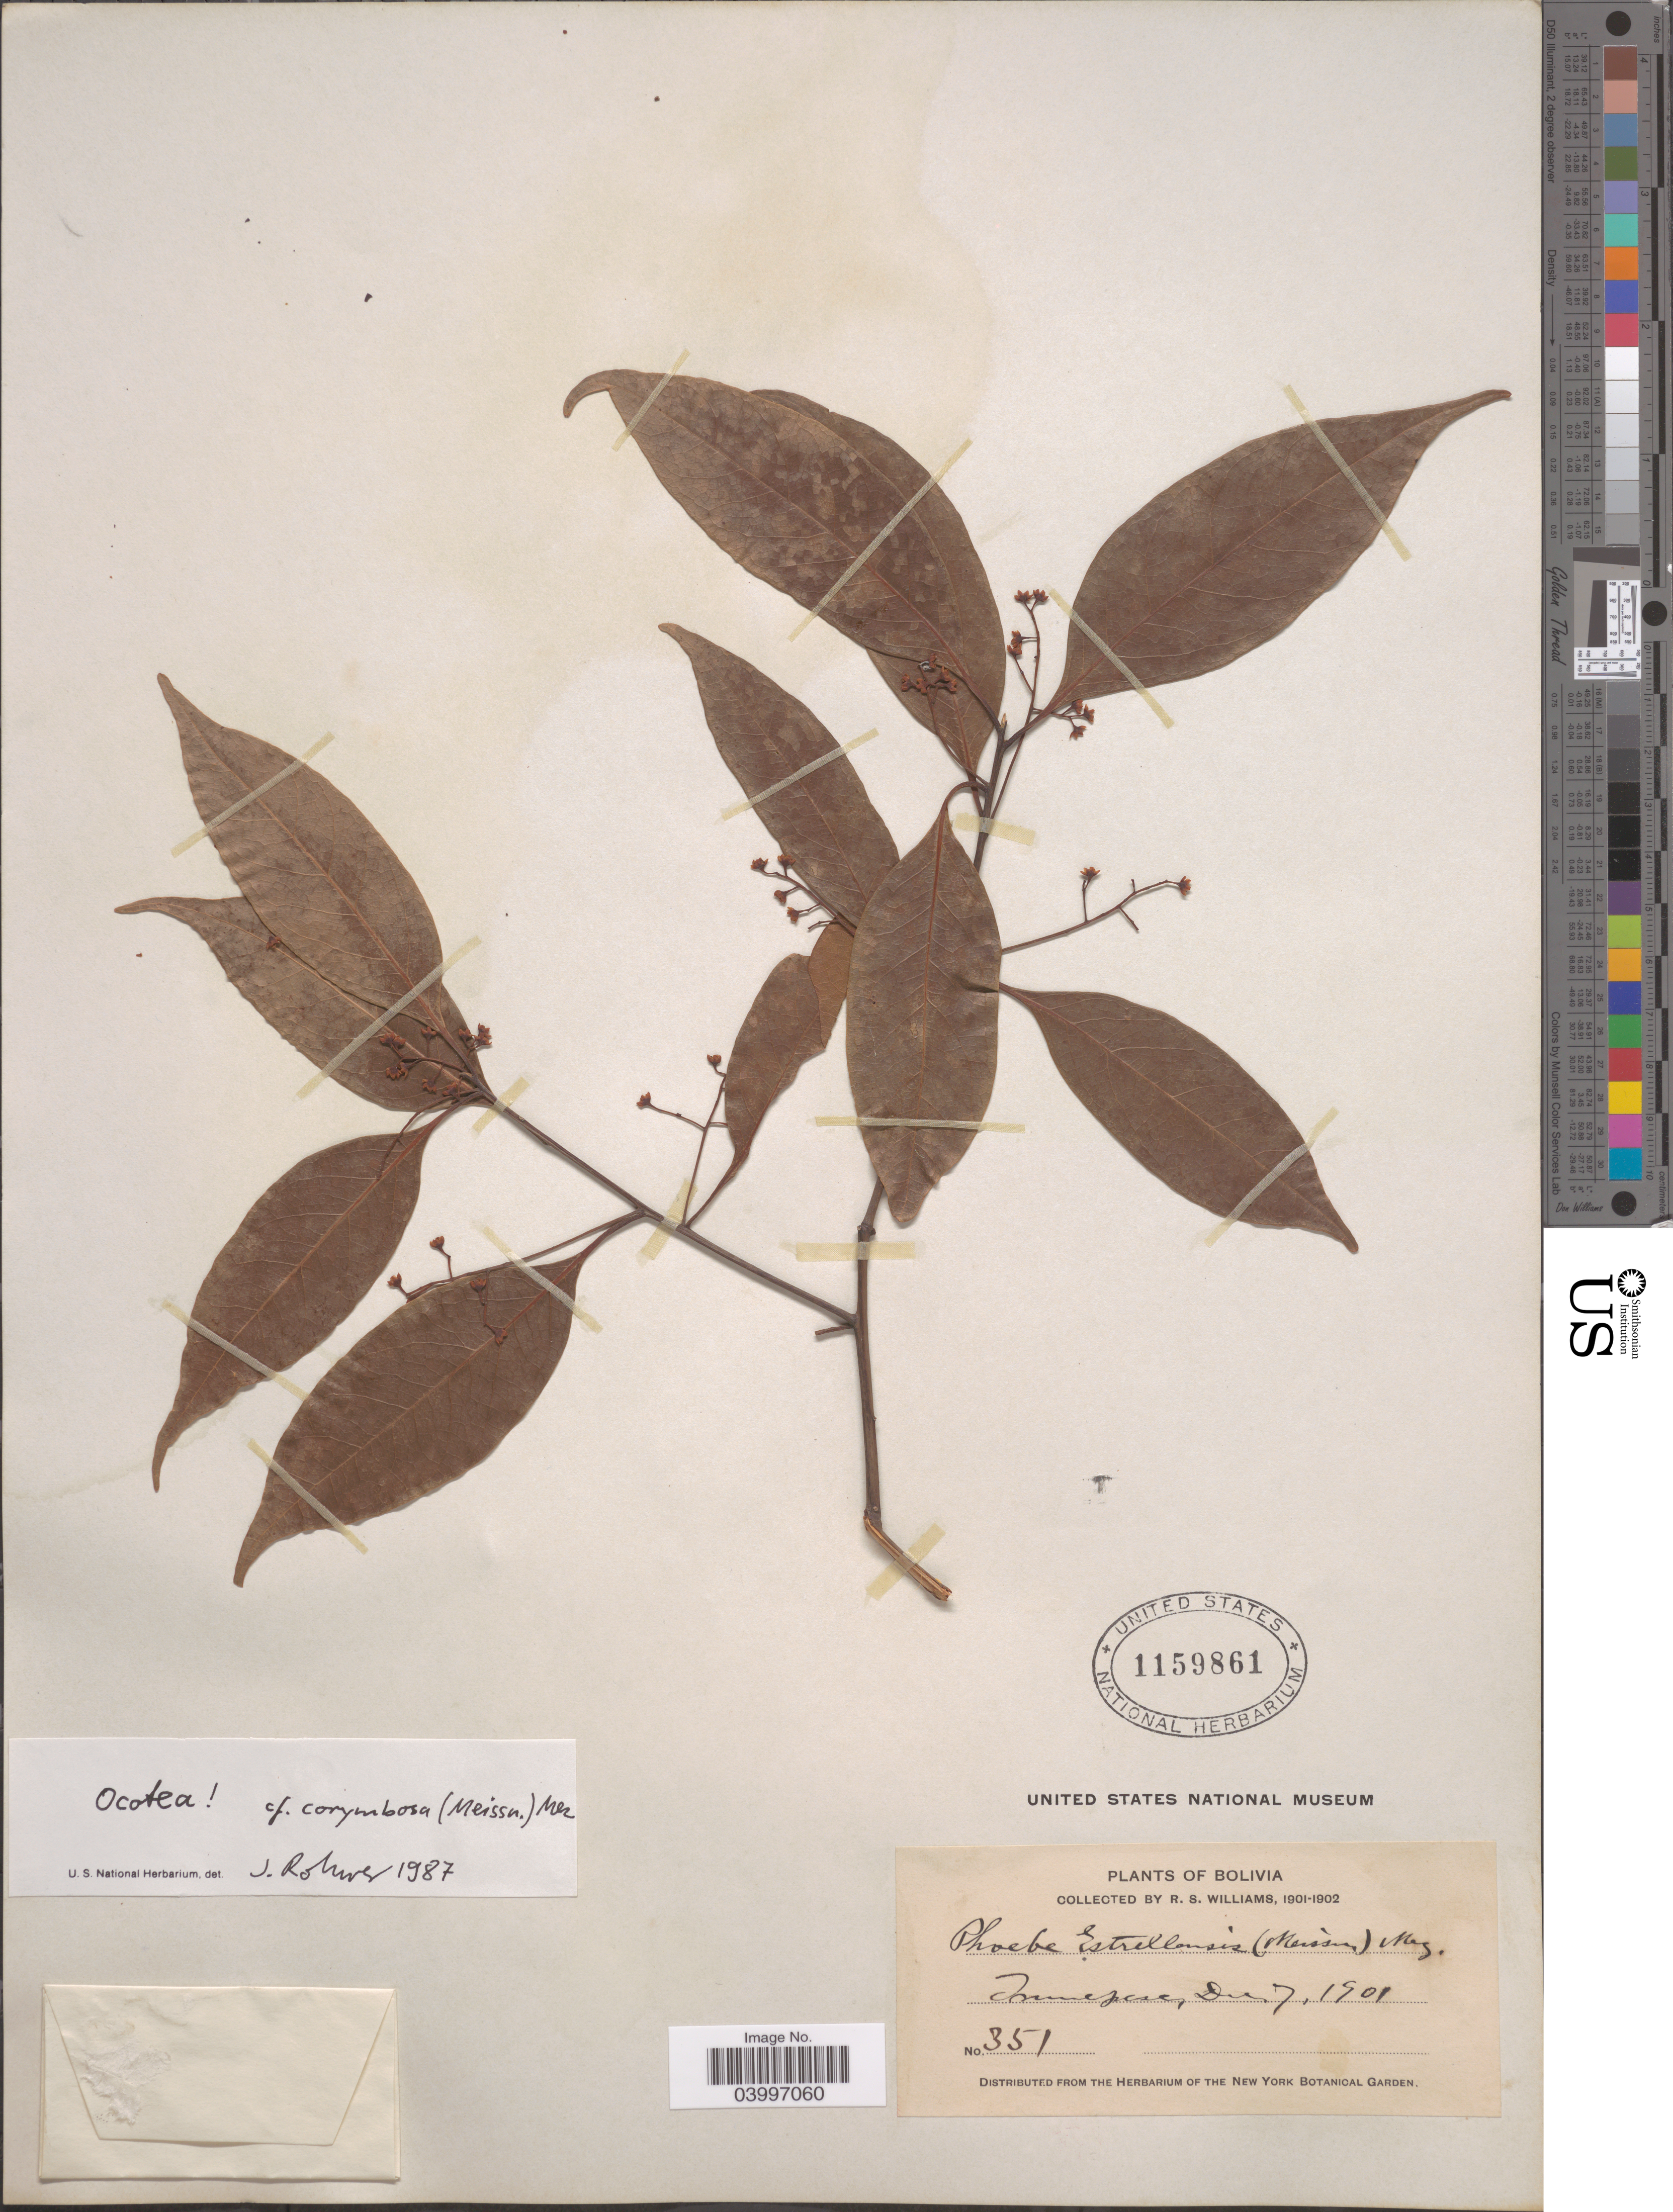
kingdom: Plantae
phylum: Tracheophyta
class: Magnoliopsida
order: Laurales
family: Lauraceae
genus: Ocotea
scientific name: Ocotea sp.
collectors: R. S. Williams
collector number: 351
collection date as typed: Dec. 7, 1901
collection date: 1901-12-07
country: Bolivia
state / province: La Paz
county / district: Iturralde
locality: Tumupasa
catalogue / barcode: US 1159861